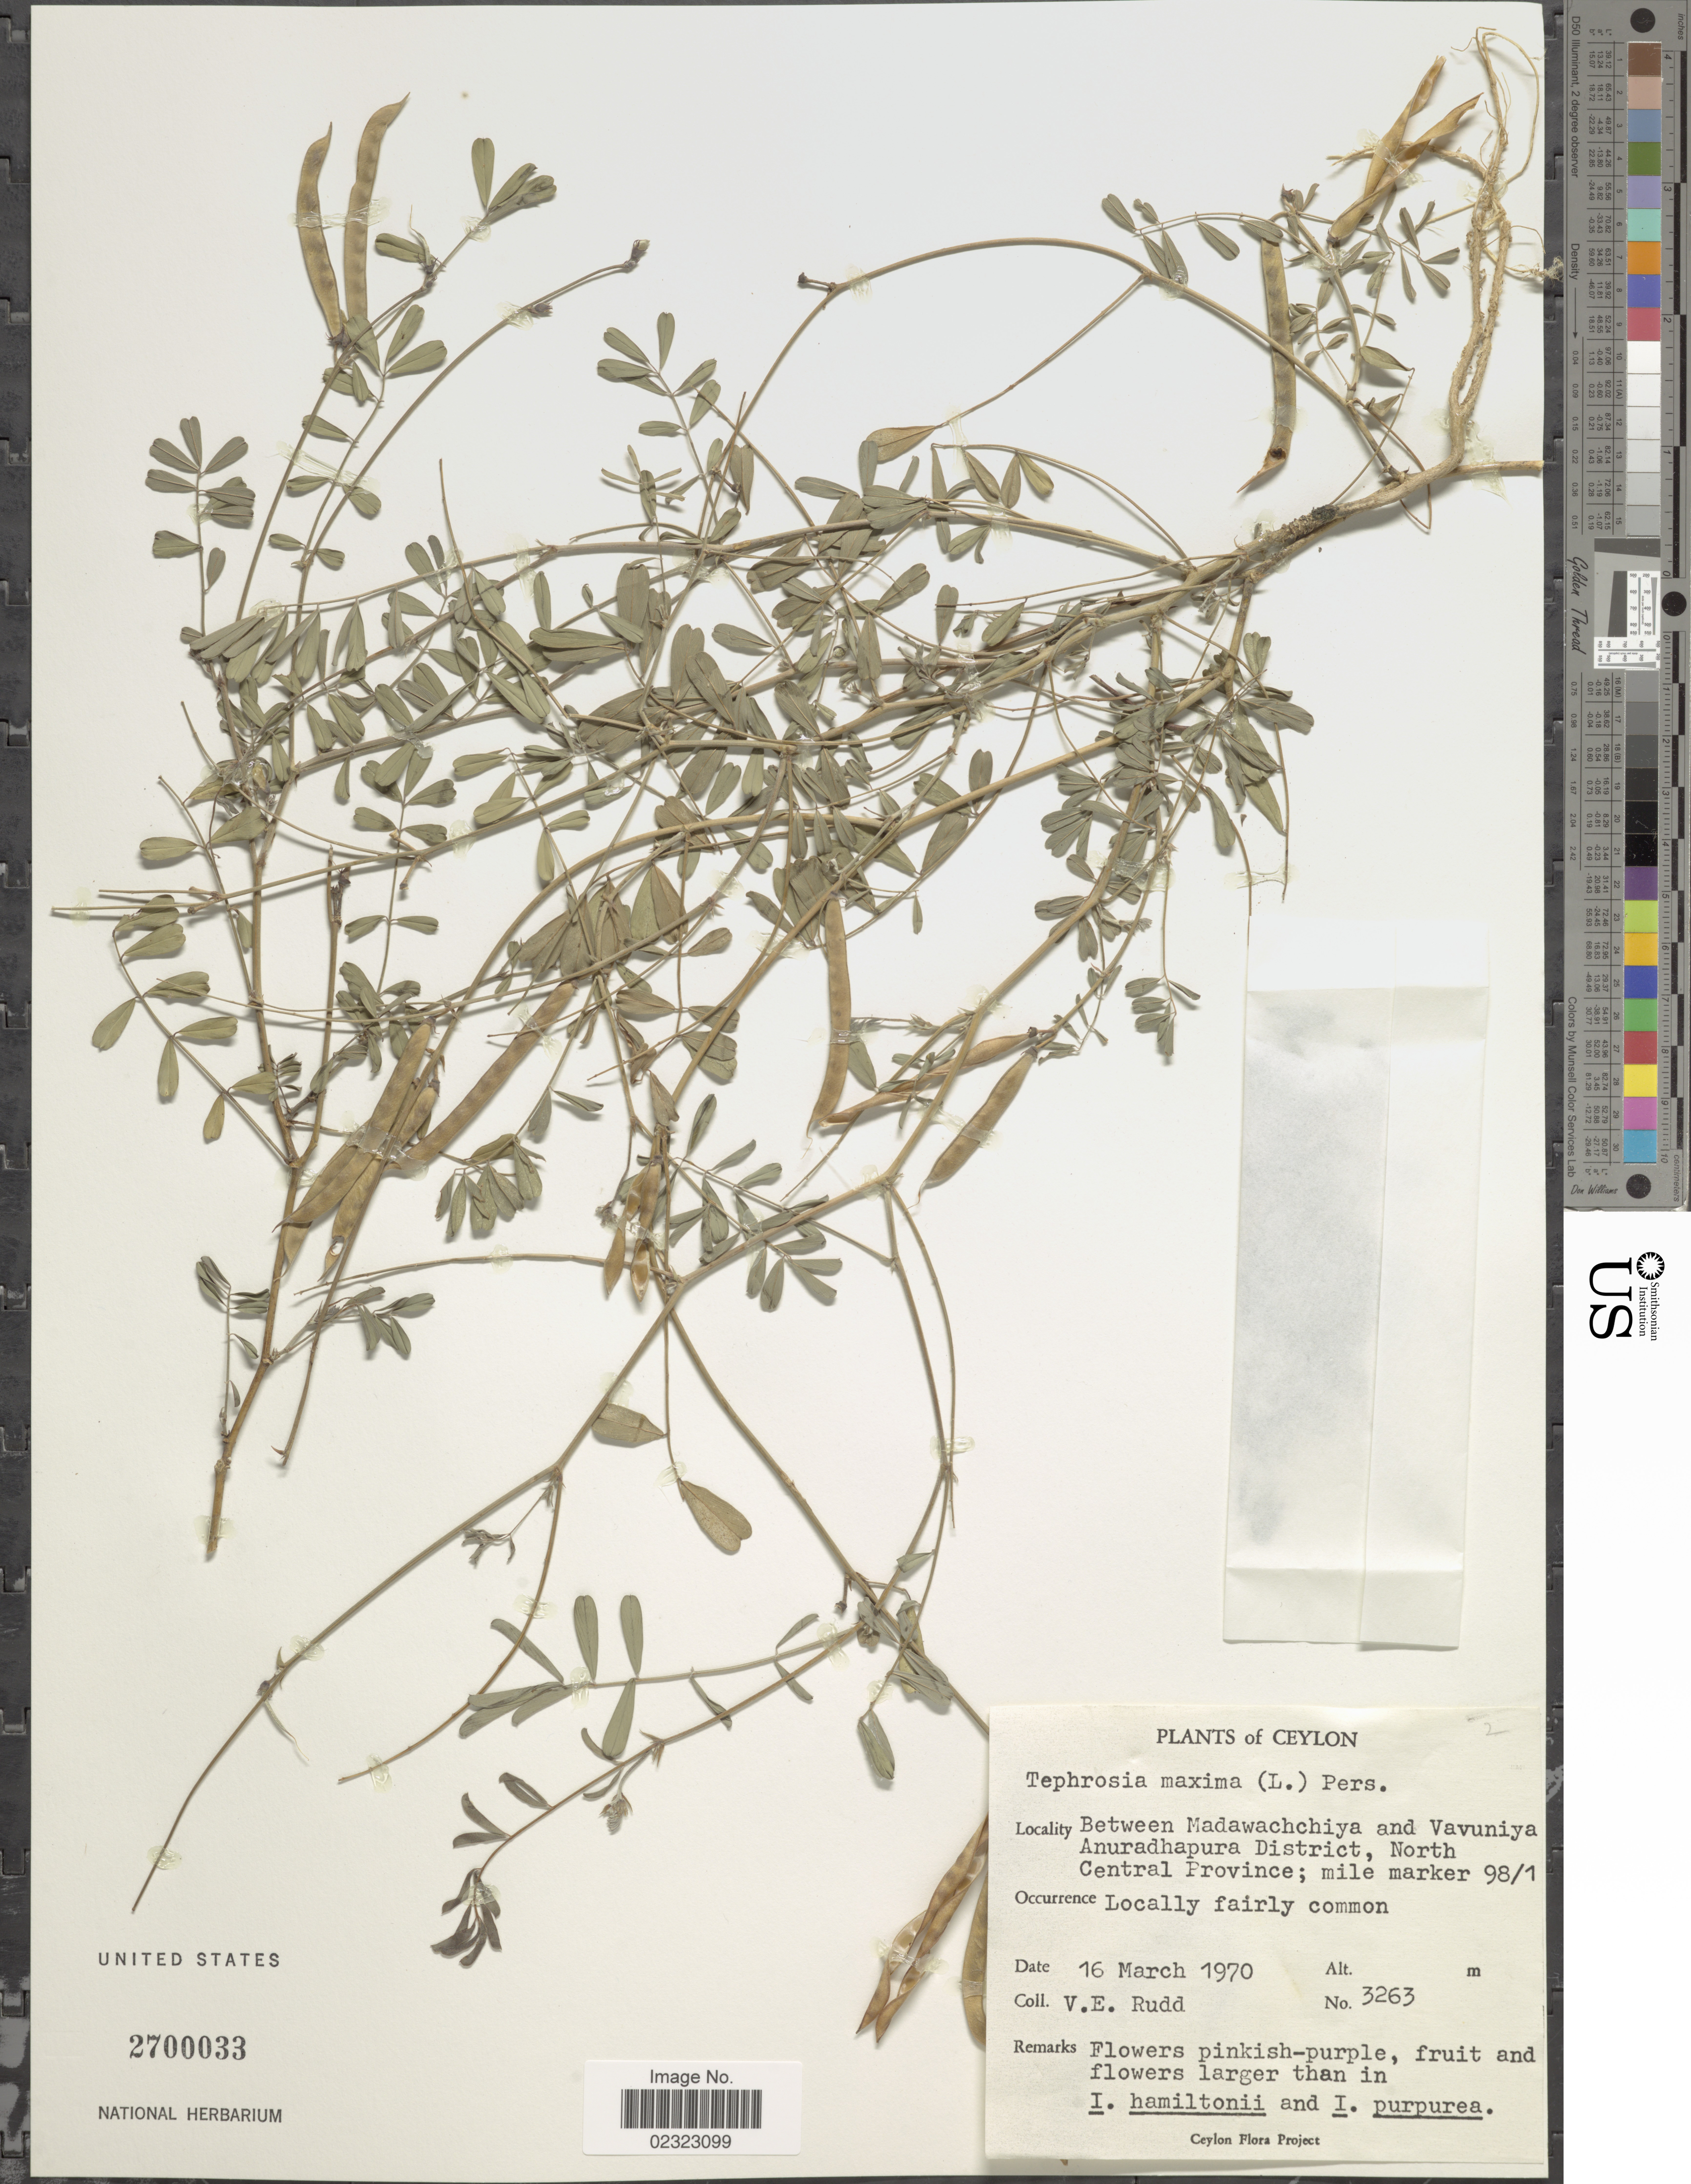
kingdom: Plantae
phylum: Tracheophyta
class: Magnoliopsida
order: Fabales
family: Fabaceae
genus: Tephrosia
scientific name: Tephrosia maxima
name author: Pers.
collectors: V. E. Rudd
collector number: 3263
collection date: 1970-03-16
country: Sri Lanka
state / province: North Central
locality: Ceylon. Between Madawachchiya and Vavuniya Anuradhapura District; mile marker 98/1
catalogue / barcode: US 2700033